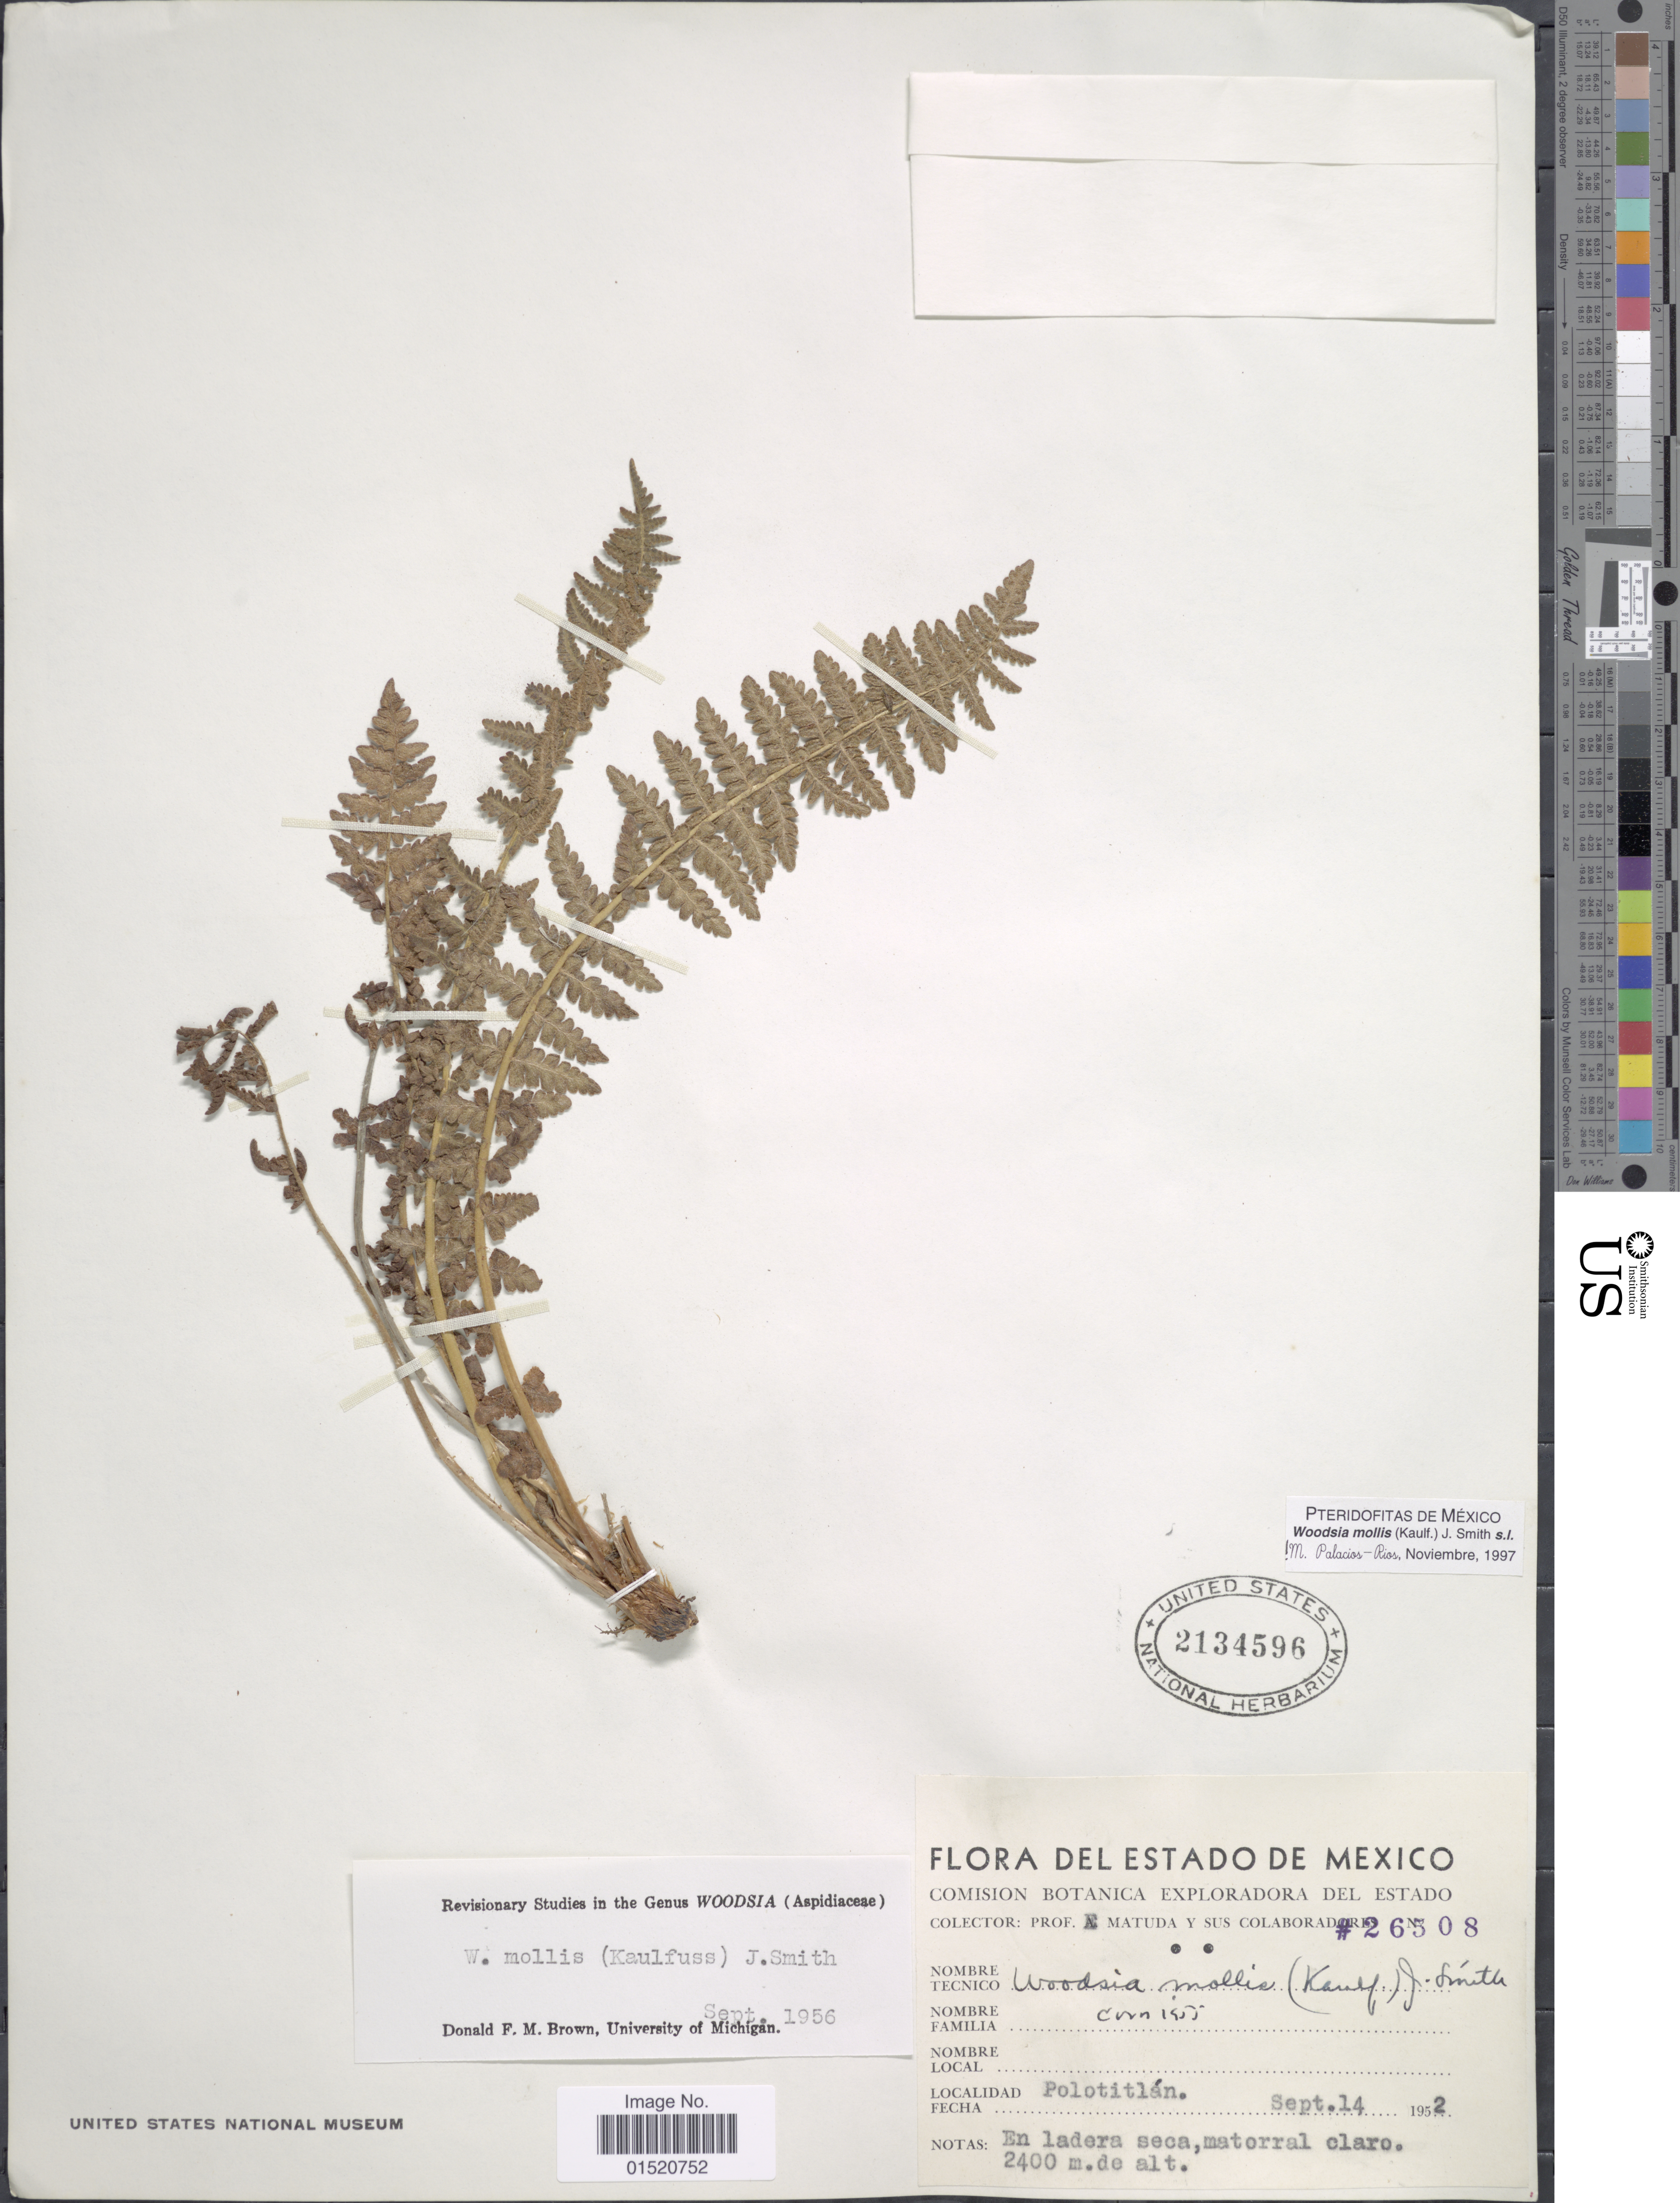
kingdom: Plantae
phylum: Tracheophyta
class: Polypodiopsida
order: Polypodiales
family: Woodsiaceae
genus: Woodsia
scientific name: Woodsia mollis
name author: (Kaulf.) J. Sm.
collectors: E. Matuda & et al.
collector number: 26508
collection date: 1952-09-14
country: Mexico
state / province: México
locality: Polotitlán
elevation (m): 2400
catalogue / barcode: US 2134596